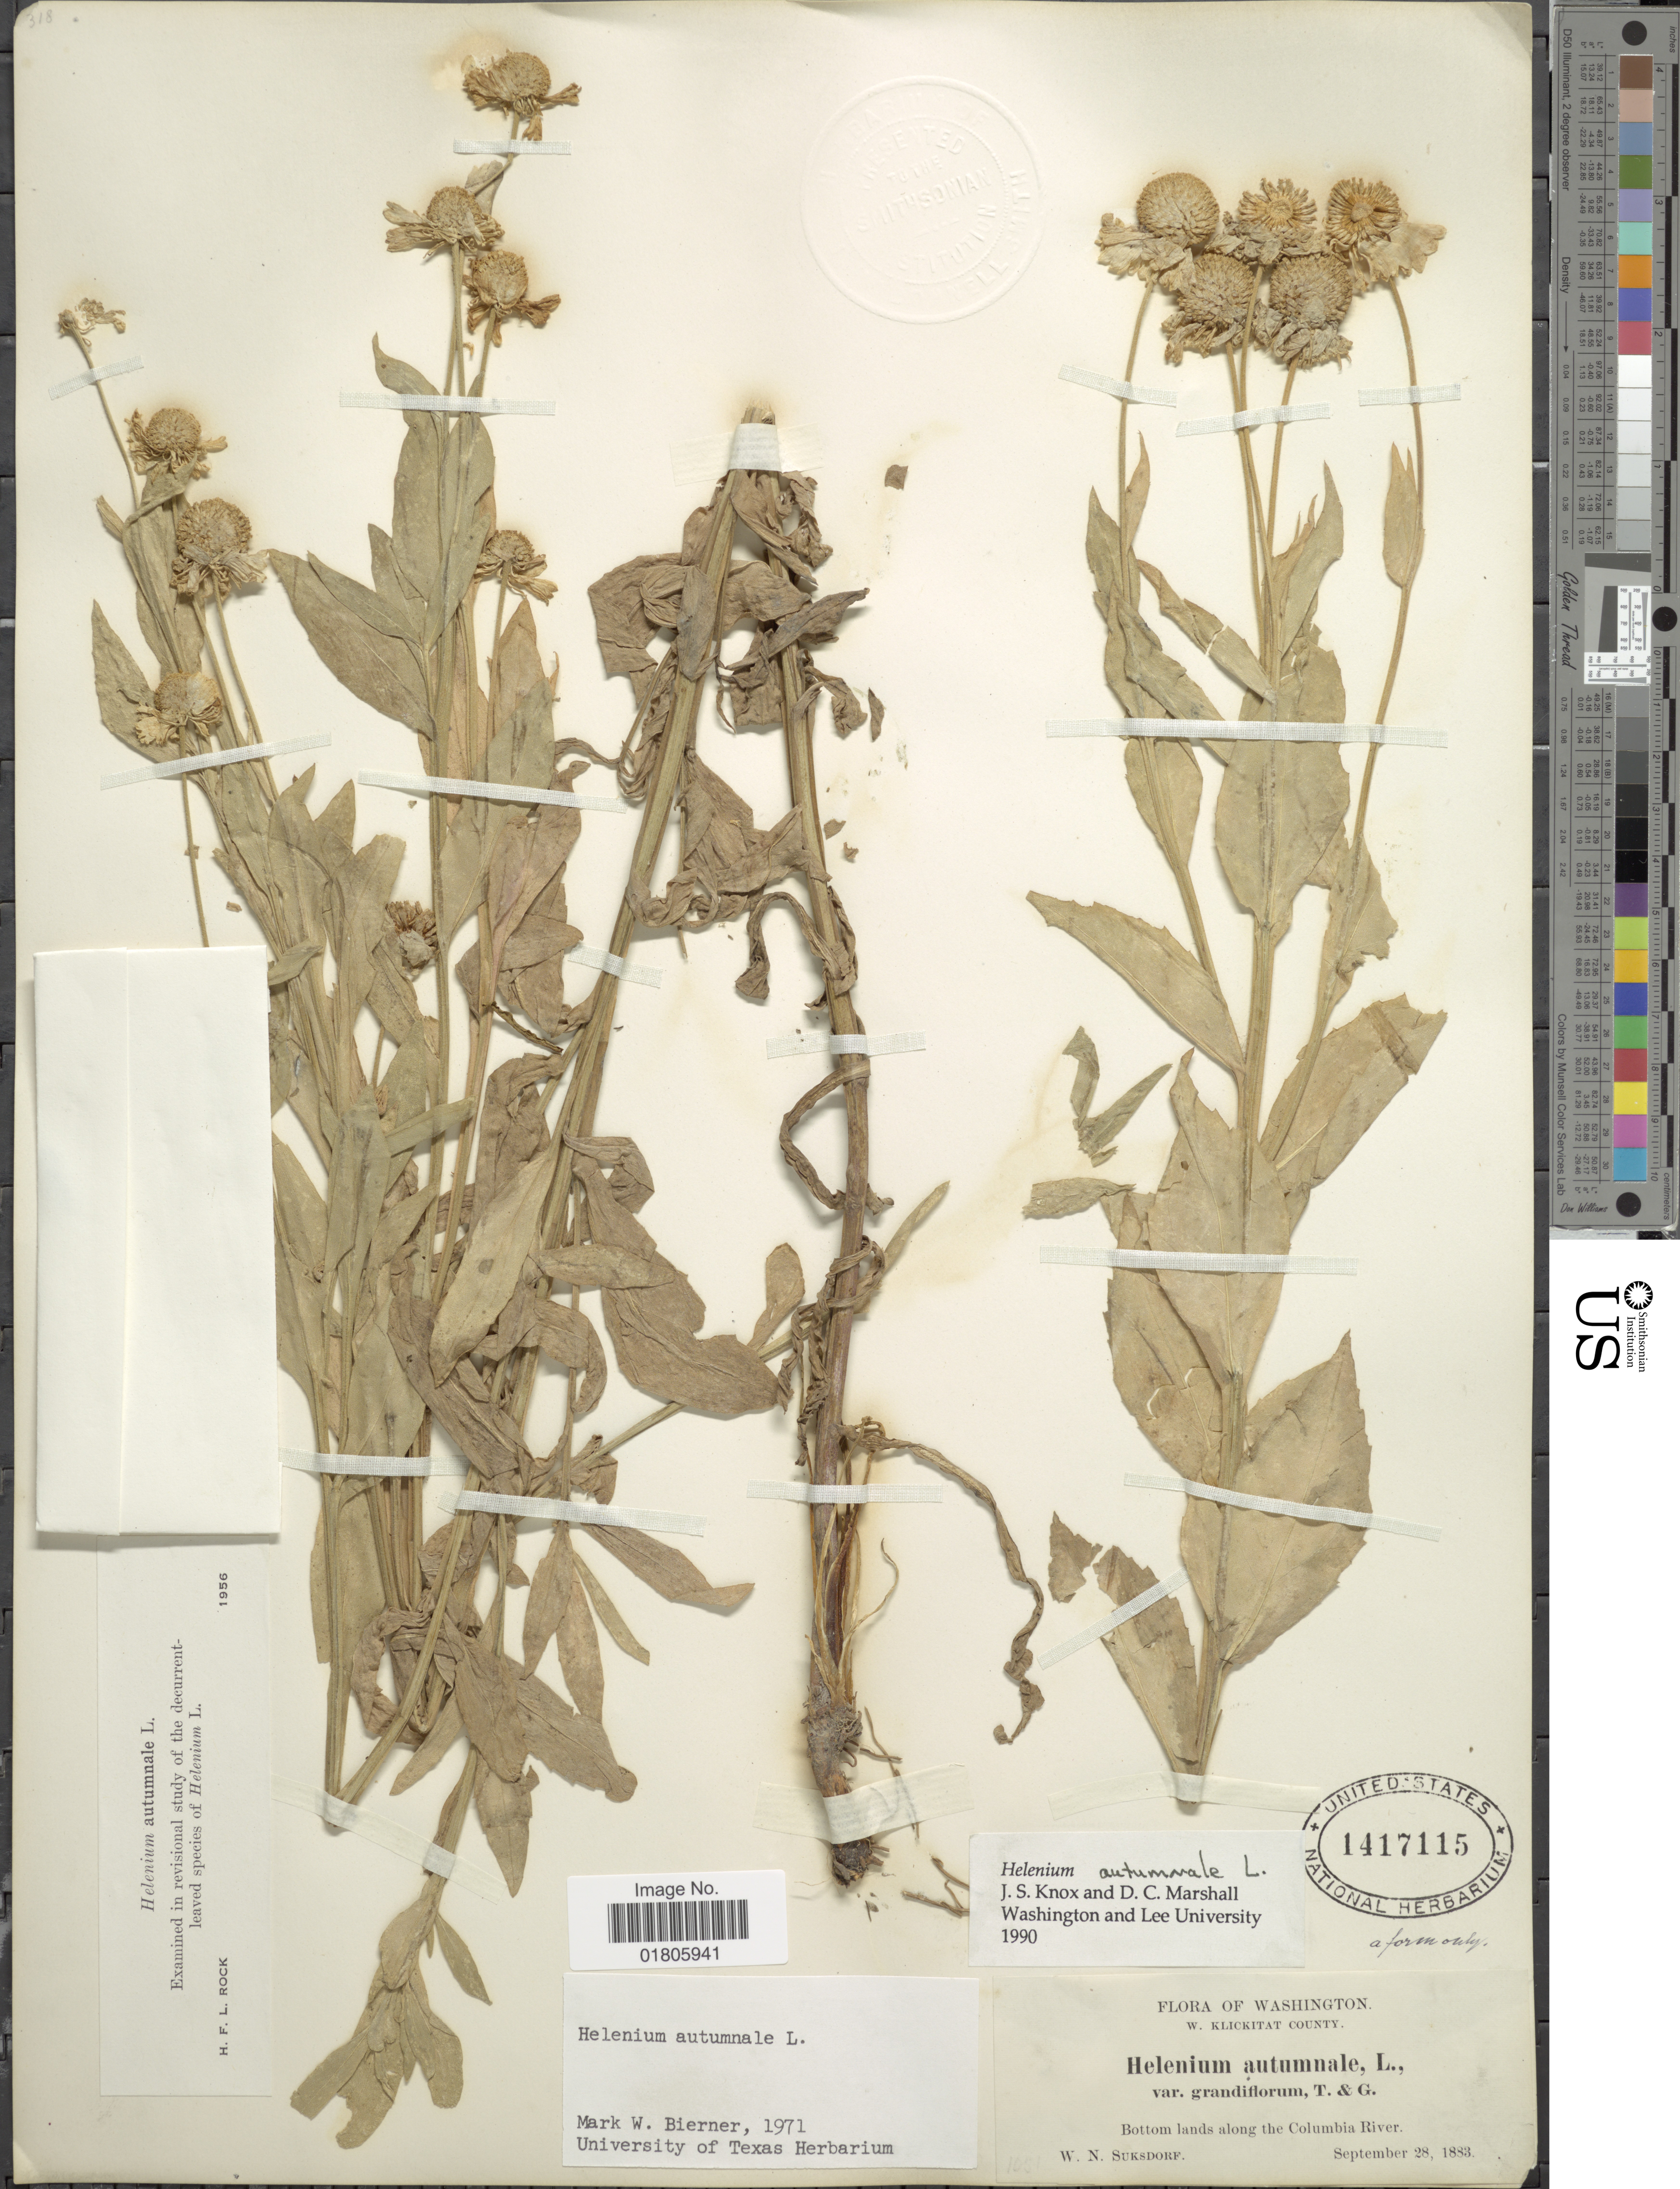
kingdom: Plantae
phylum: Tracheophyta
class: Magnoliopsida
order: Asterales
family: Asteraceae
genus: Helenium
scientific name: Helenium autumnale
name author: L.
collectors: W. N. Suksdorf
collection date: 1883-09-28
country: United States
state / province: Washington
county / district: Klickitat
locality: Bottom lands along the Columbia River. Klickitat County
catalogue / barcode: US 1417115